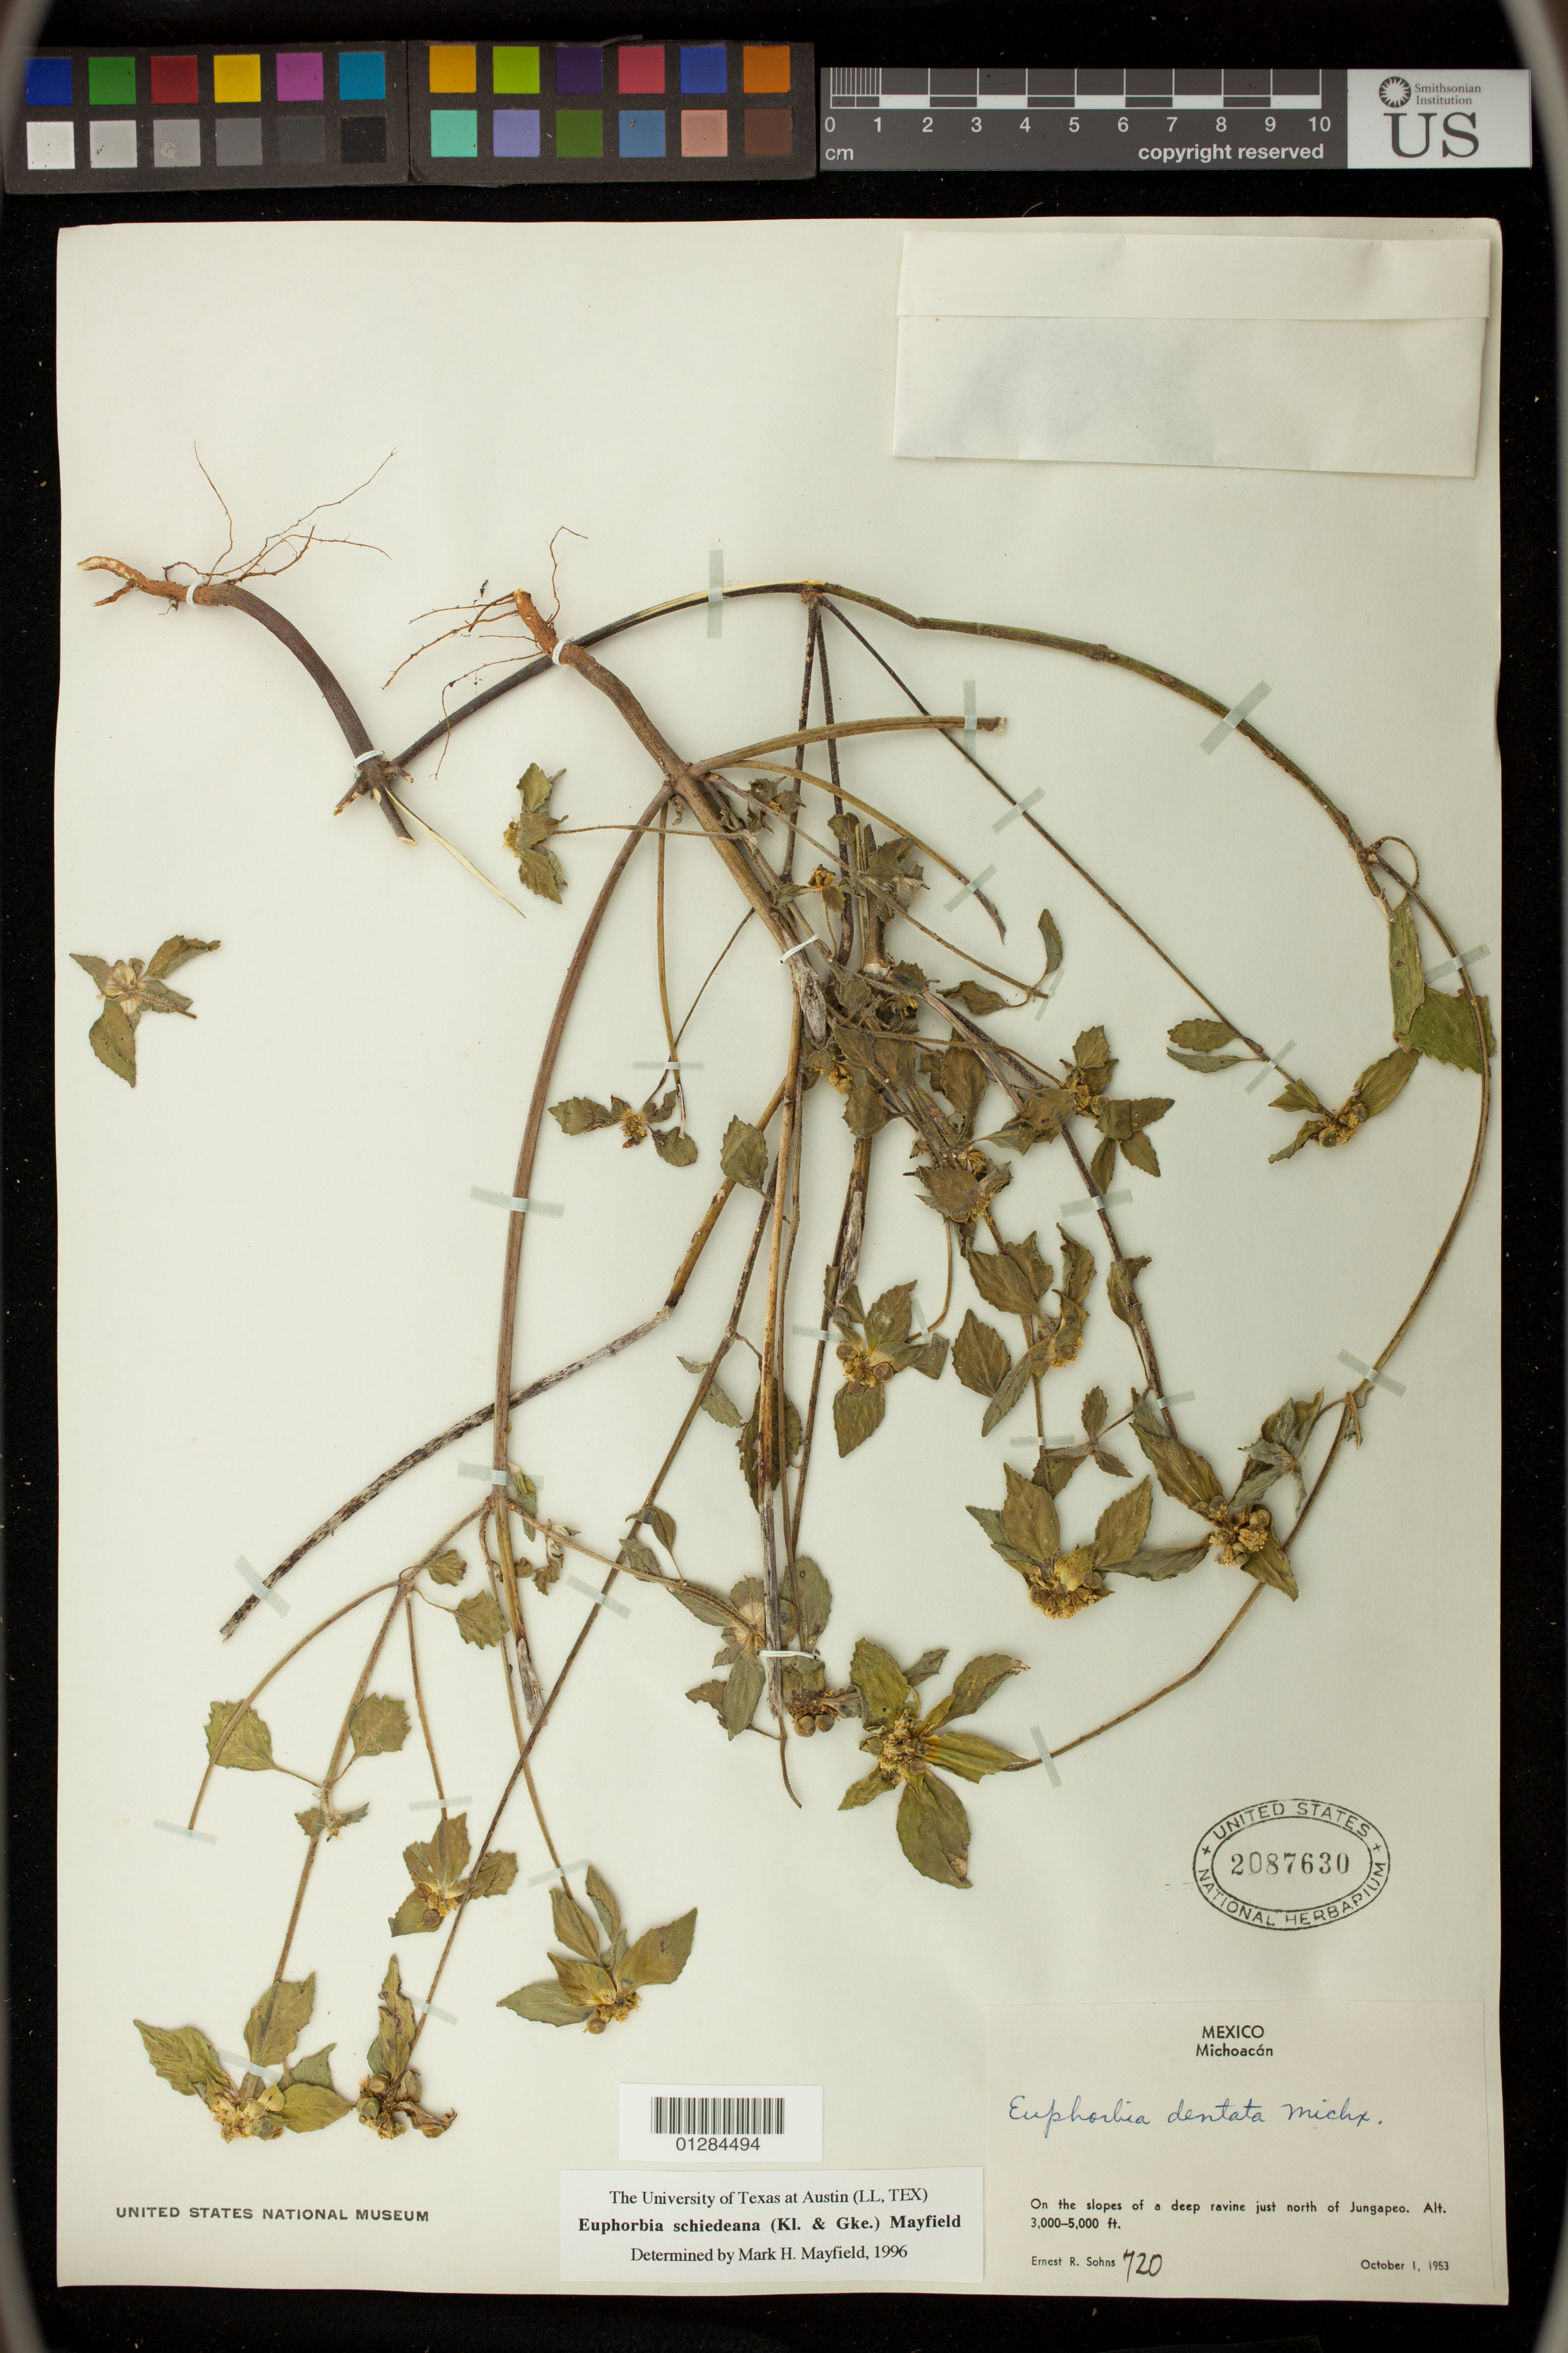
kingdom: Plantae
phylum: Tracheophyta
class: Magnoliopsida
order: Malpighiales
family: Euphorbiaceae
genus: Euphorbia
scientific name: Euphorbia schiedeana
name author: (Klotzsch & Garcke) Mayfield ex C. Nelson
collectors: E. R. Sohns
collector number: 720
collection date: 1953-10-01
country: Mexico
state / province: Michoacán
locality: On the slopes of a deep ravine just north of Jungapeo.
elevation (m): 914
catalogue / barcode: US 2087630